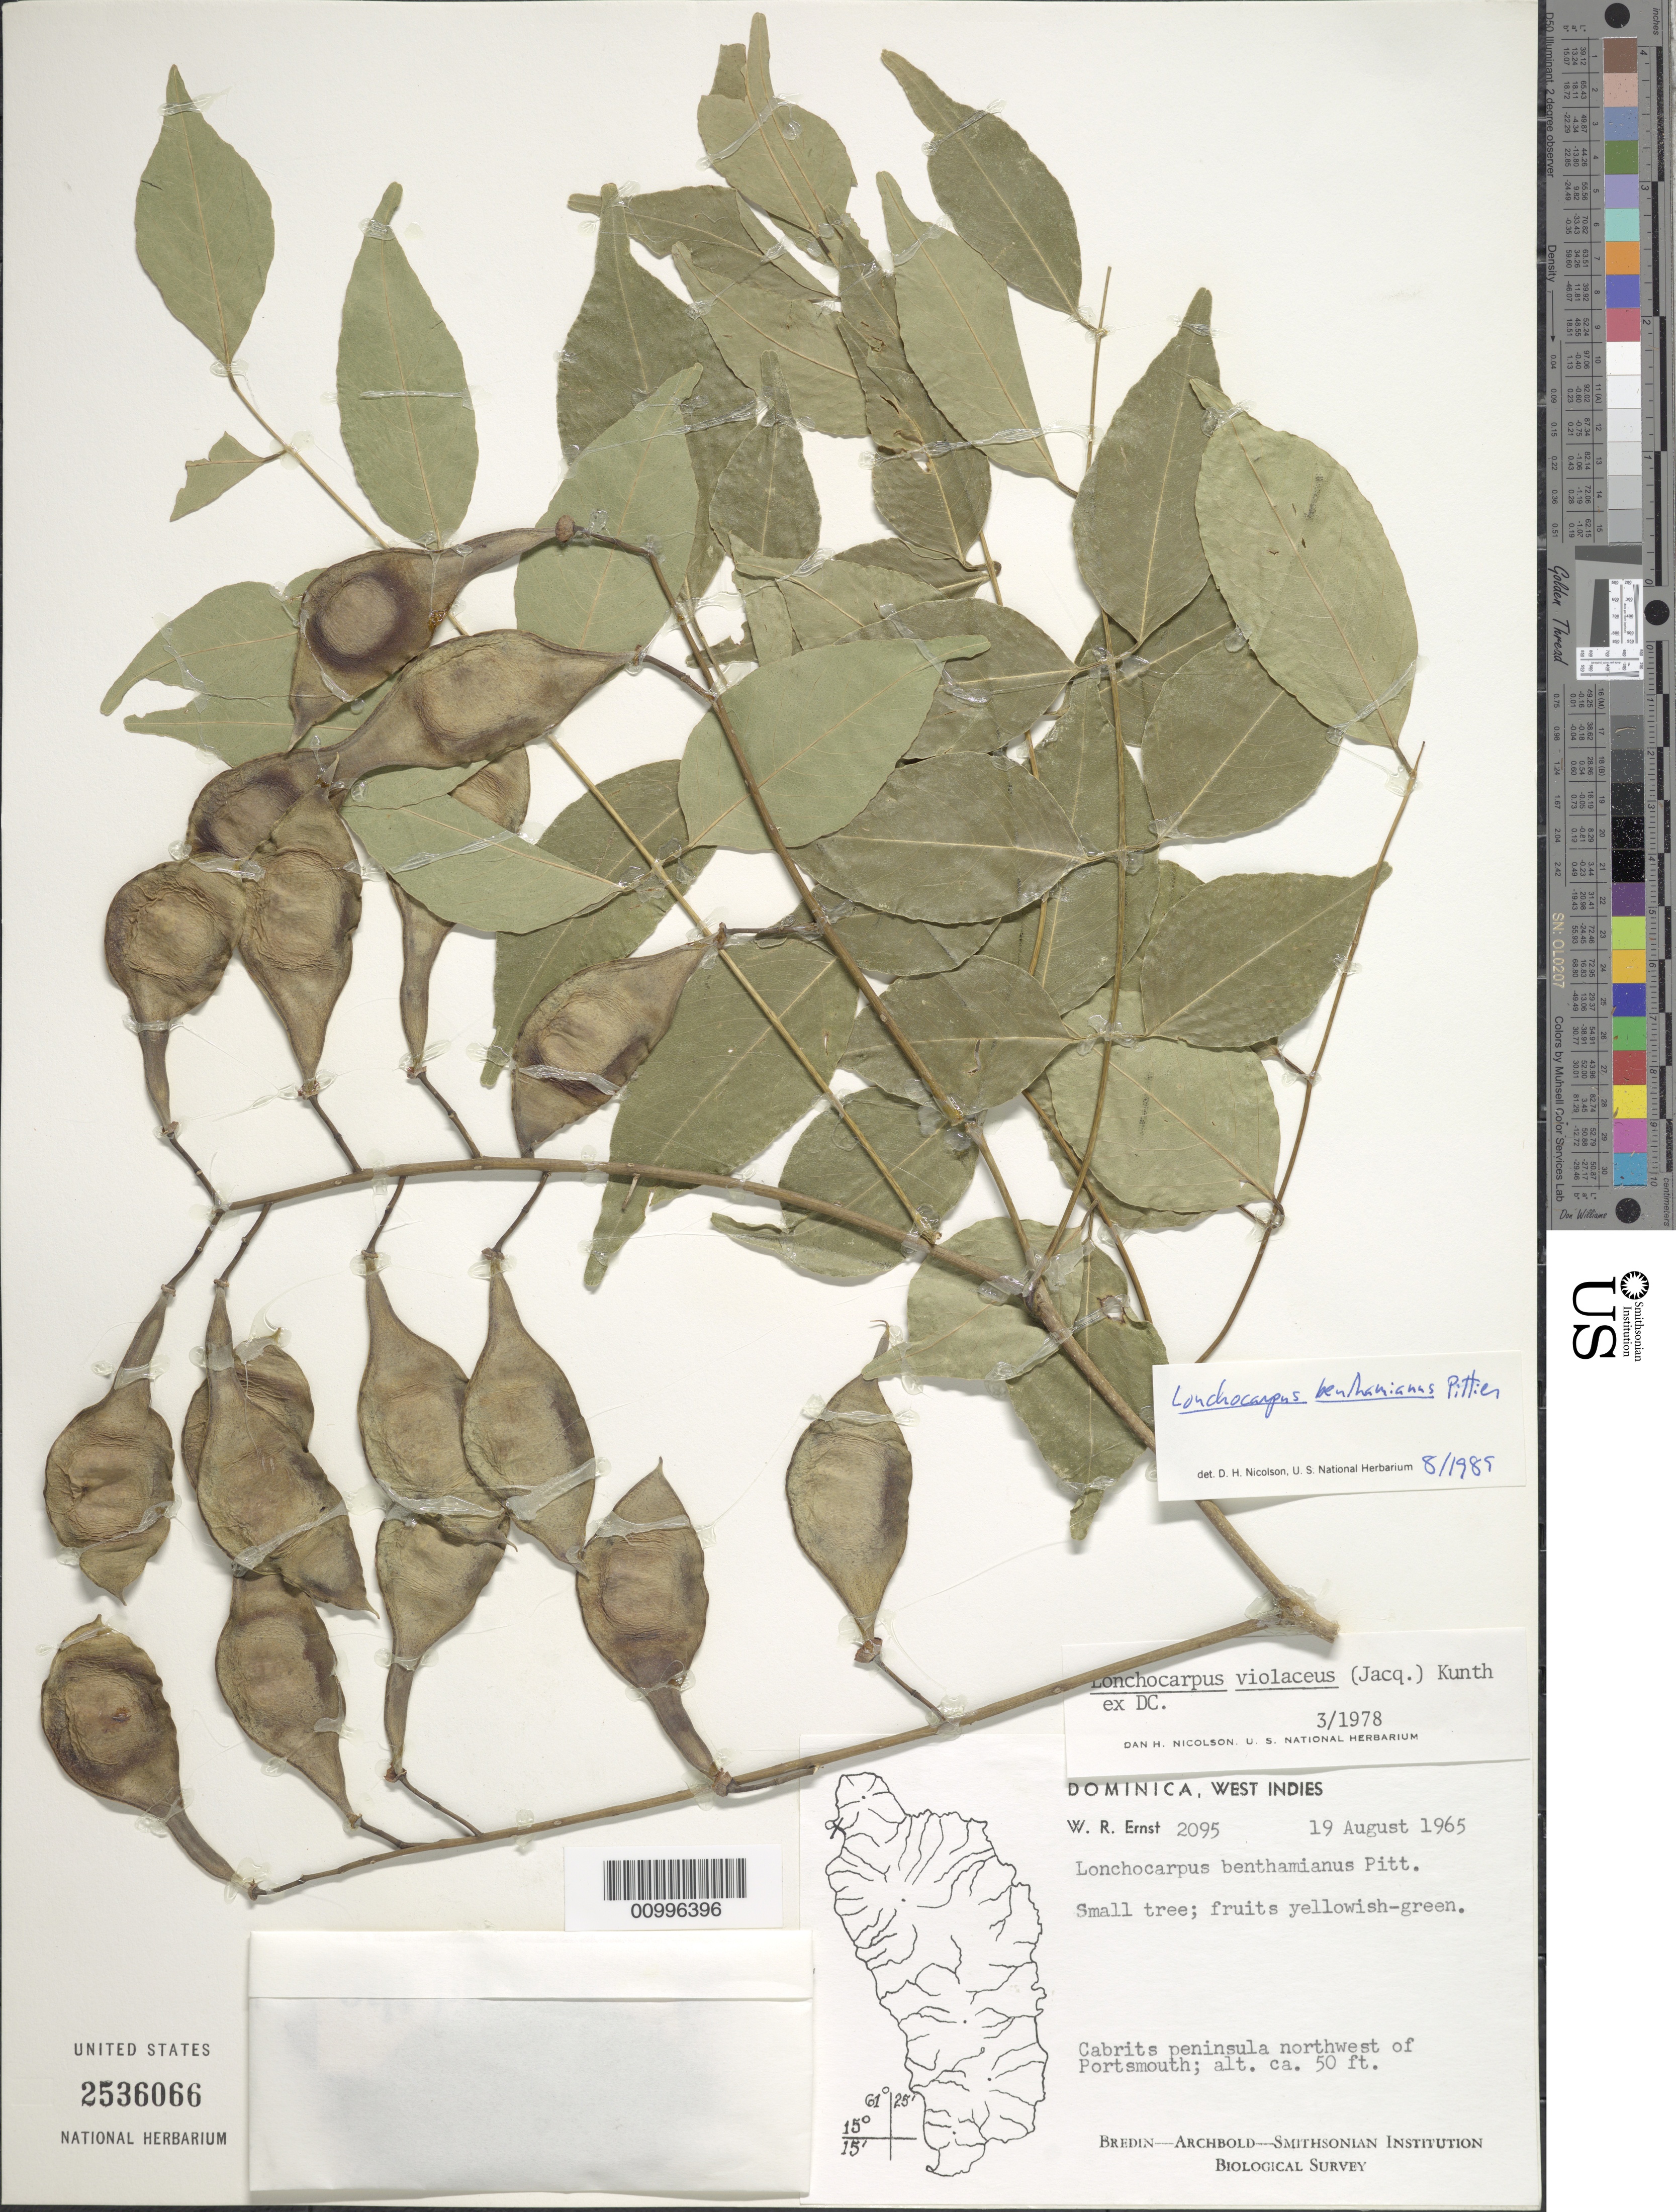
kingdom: Plantae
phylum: Tracheophyta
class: Magnoliopsida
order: Fabales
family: Fabaceae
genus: Lonchocarpus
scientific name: Lonchocarpus violaceus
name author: (Jacq.) DC.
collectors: W. R. Ernst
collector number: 2095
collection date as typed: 19 Aug 1965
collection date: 1965-08-19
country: Dominica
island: Dominica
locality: Cabrits peninsula NW of Portsmouth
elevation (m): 15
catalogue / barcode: US 2536066